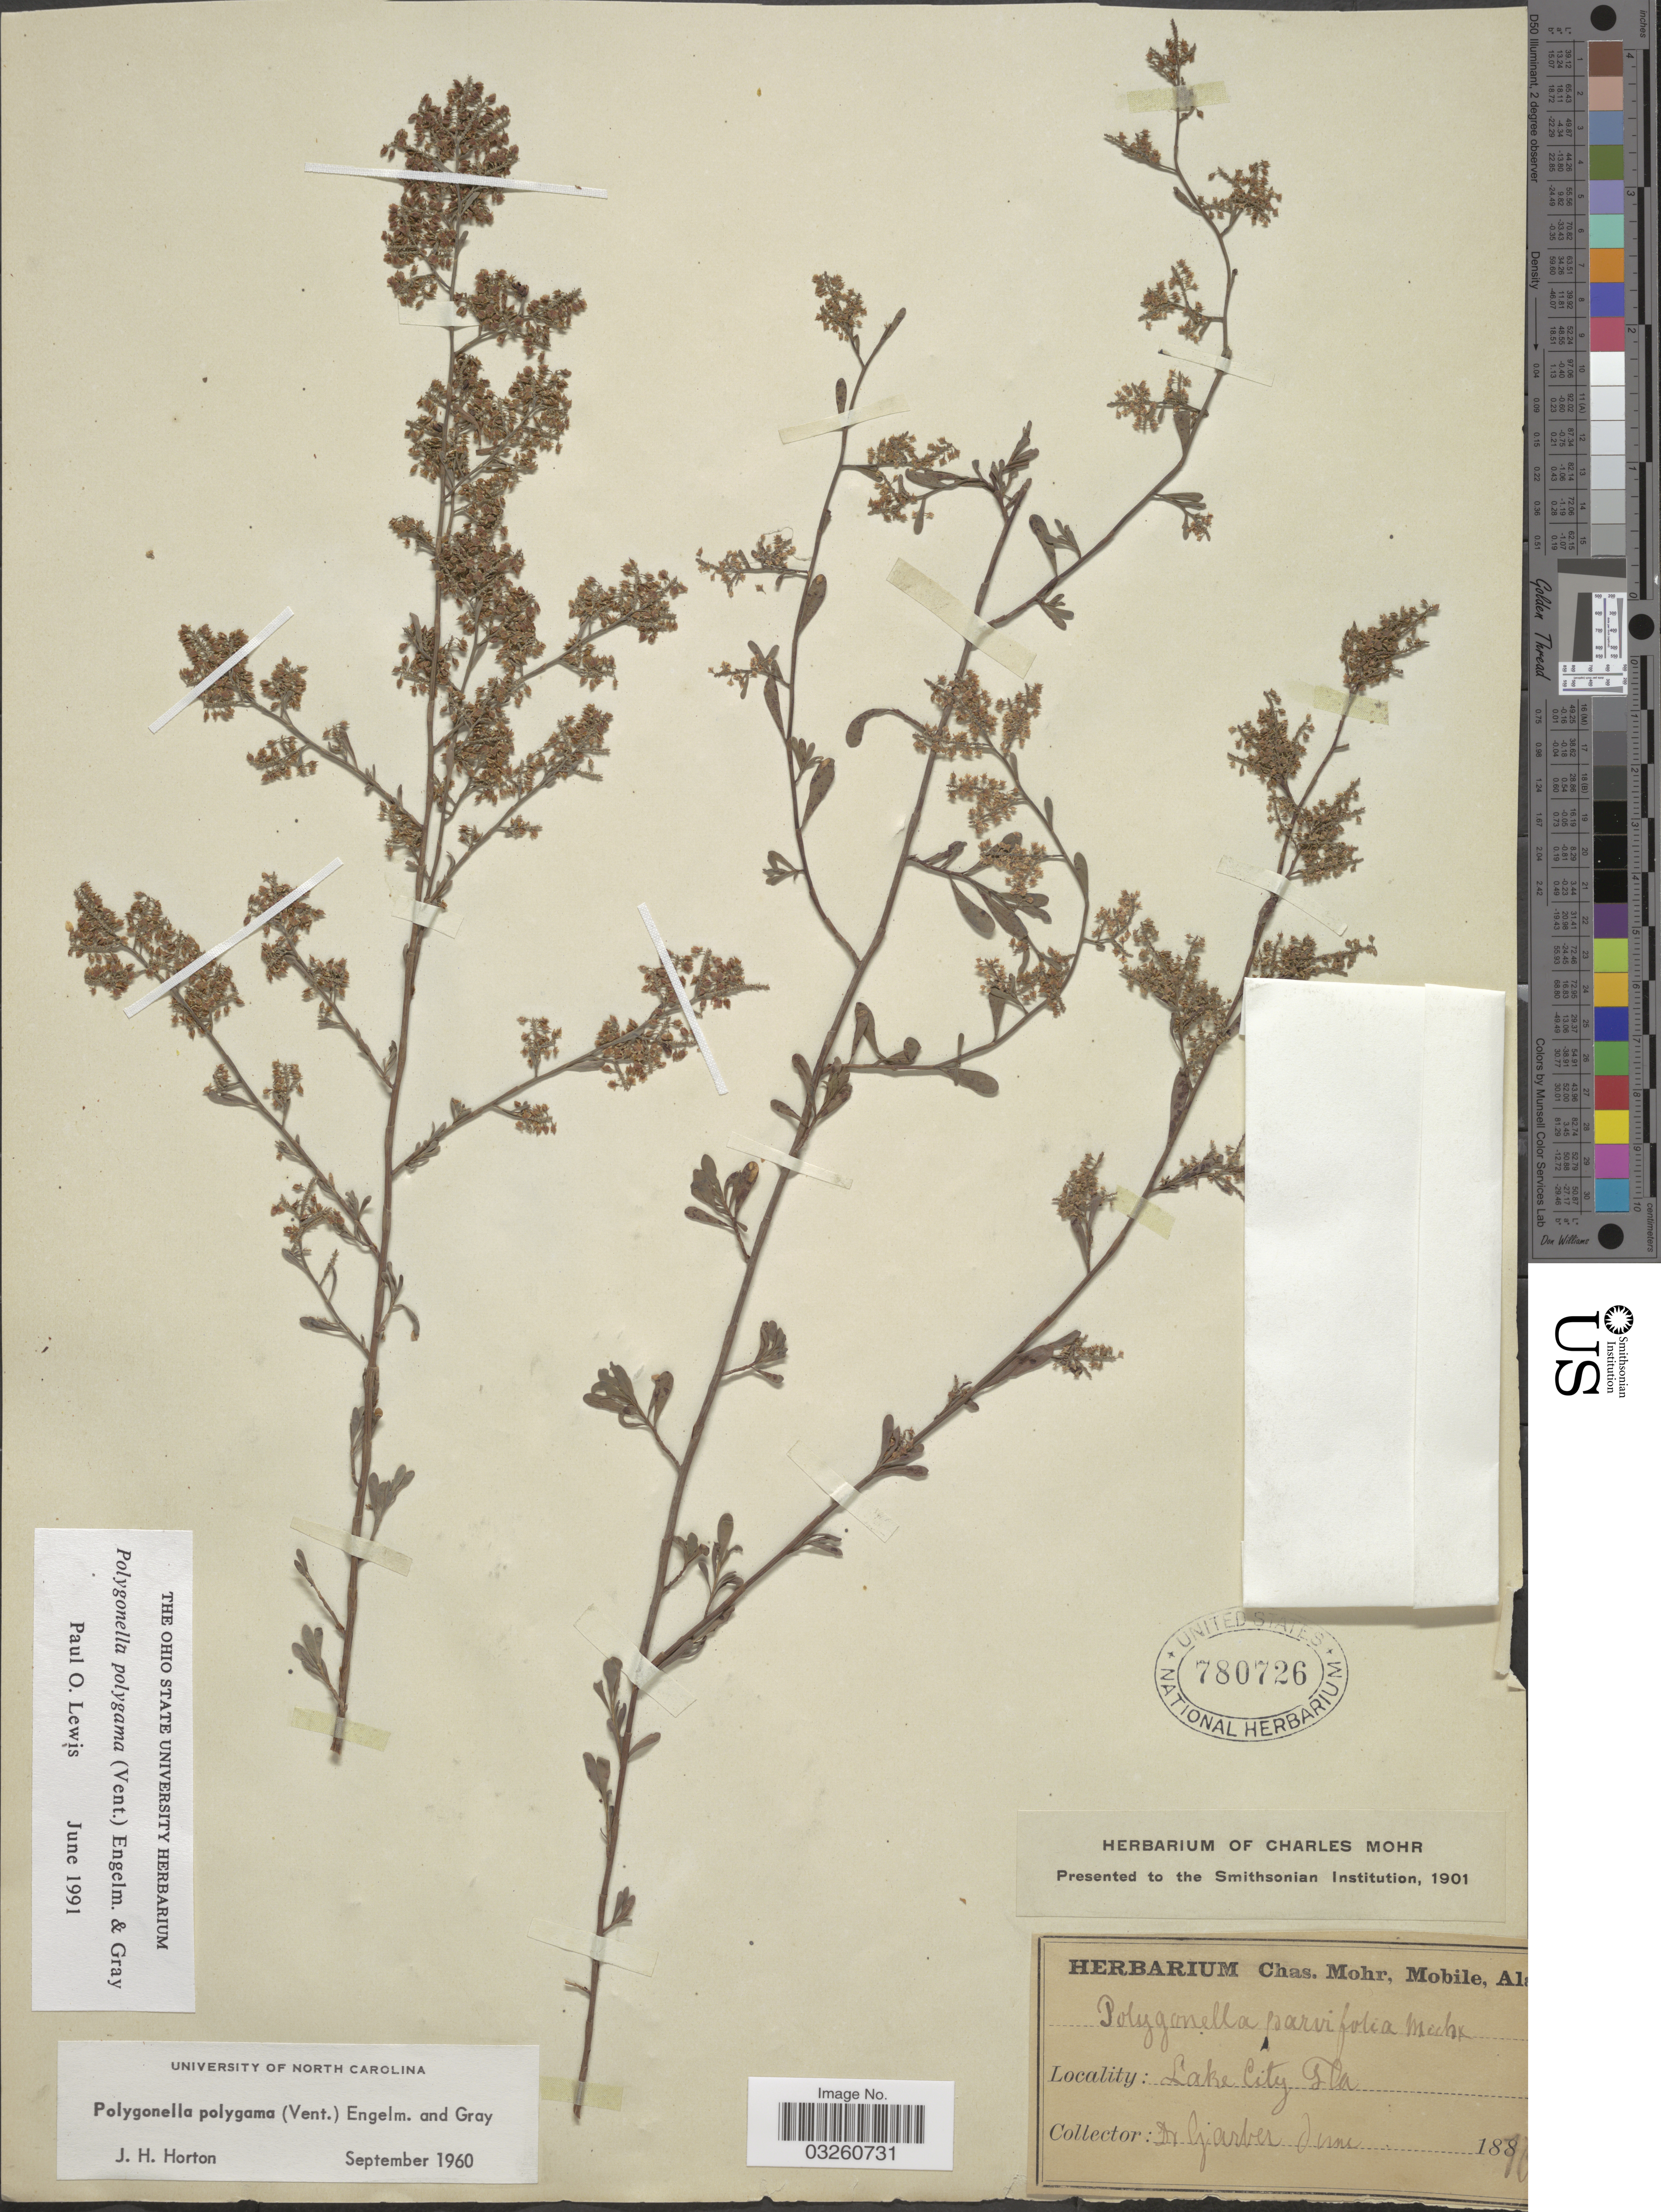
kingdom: Plantae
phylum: Tracheophyta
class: Magnoliopsida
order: Caryophyllales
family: Polygonaceae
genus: Polygonella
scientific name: Polygonella polygama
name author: (Vent.) Engelm. & A. Gray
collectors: -- Garber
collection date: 1871-06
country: United States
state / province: Florida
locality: Lake City.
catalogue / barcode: US 780726